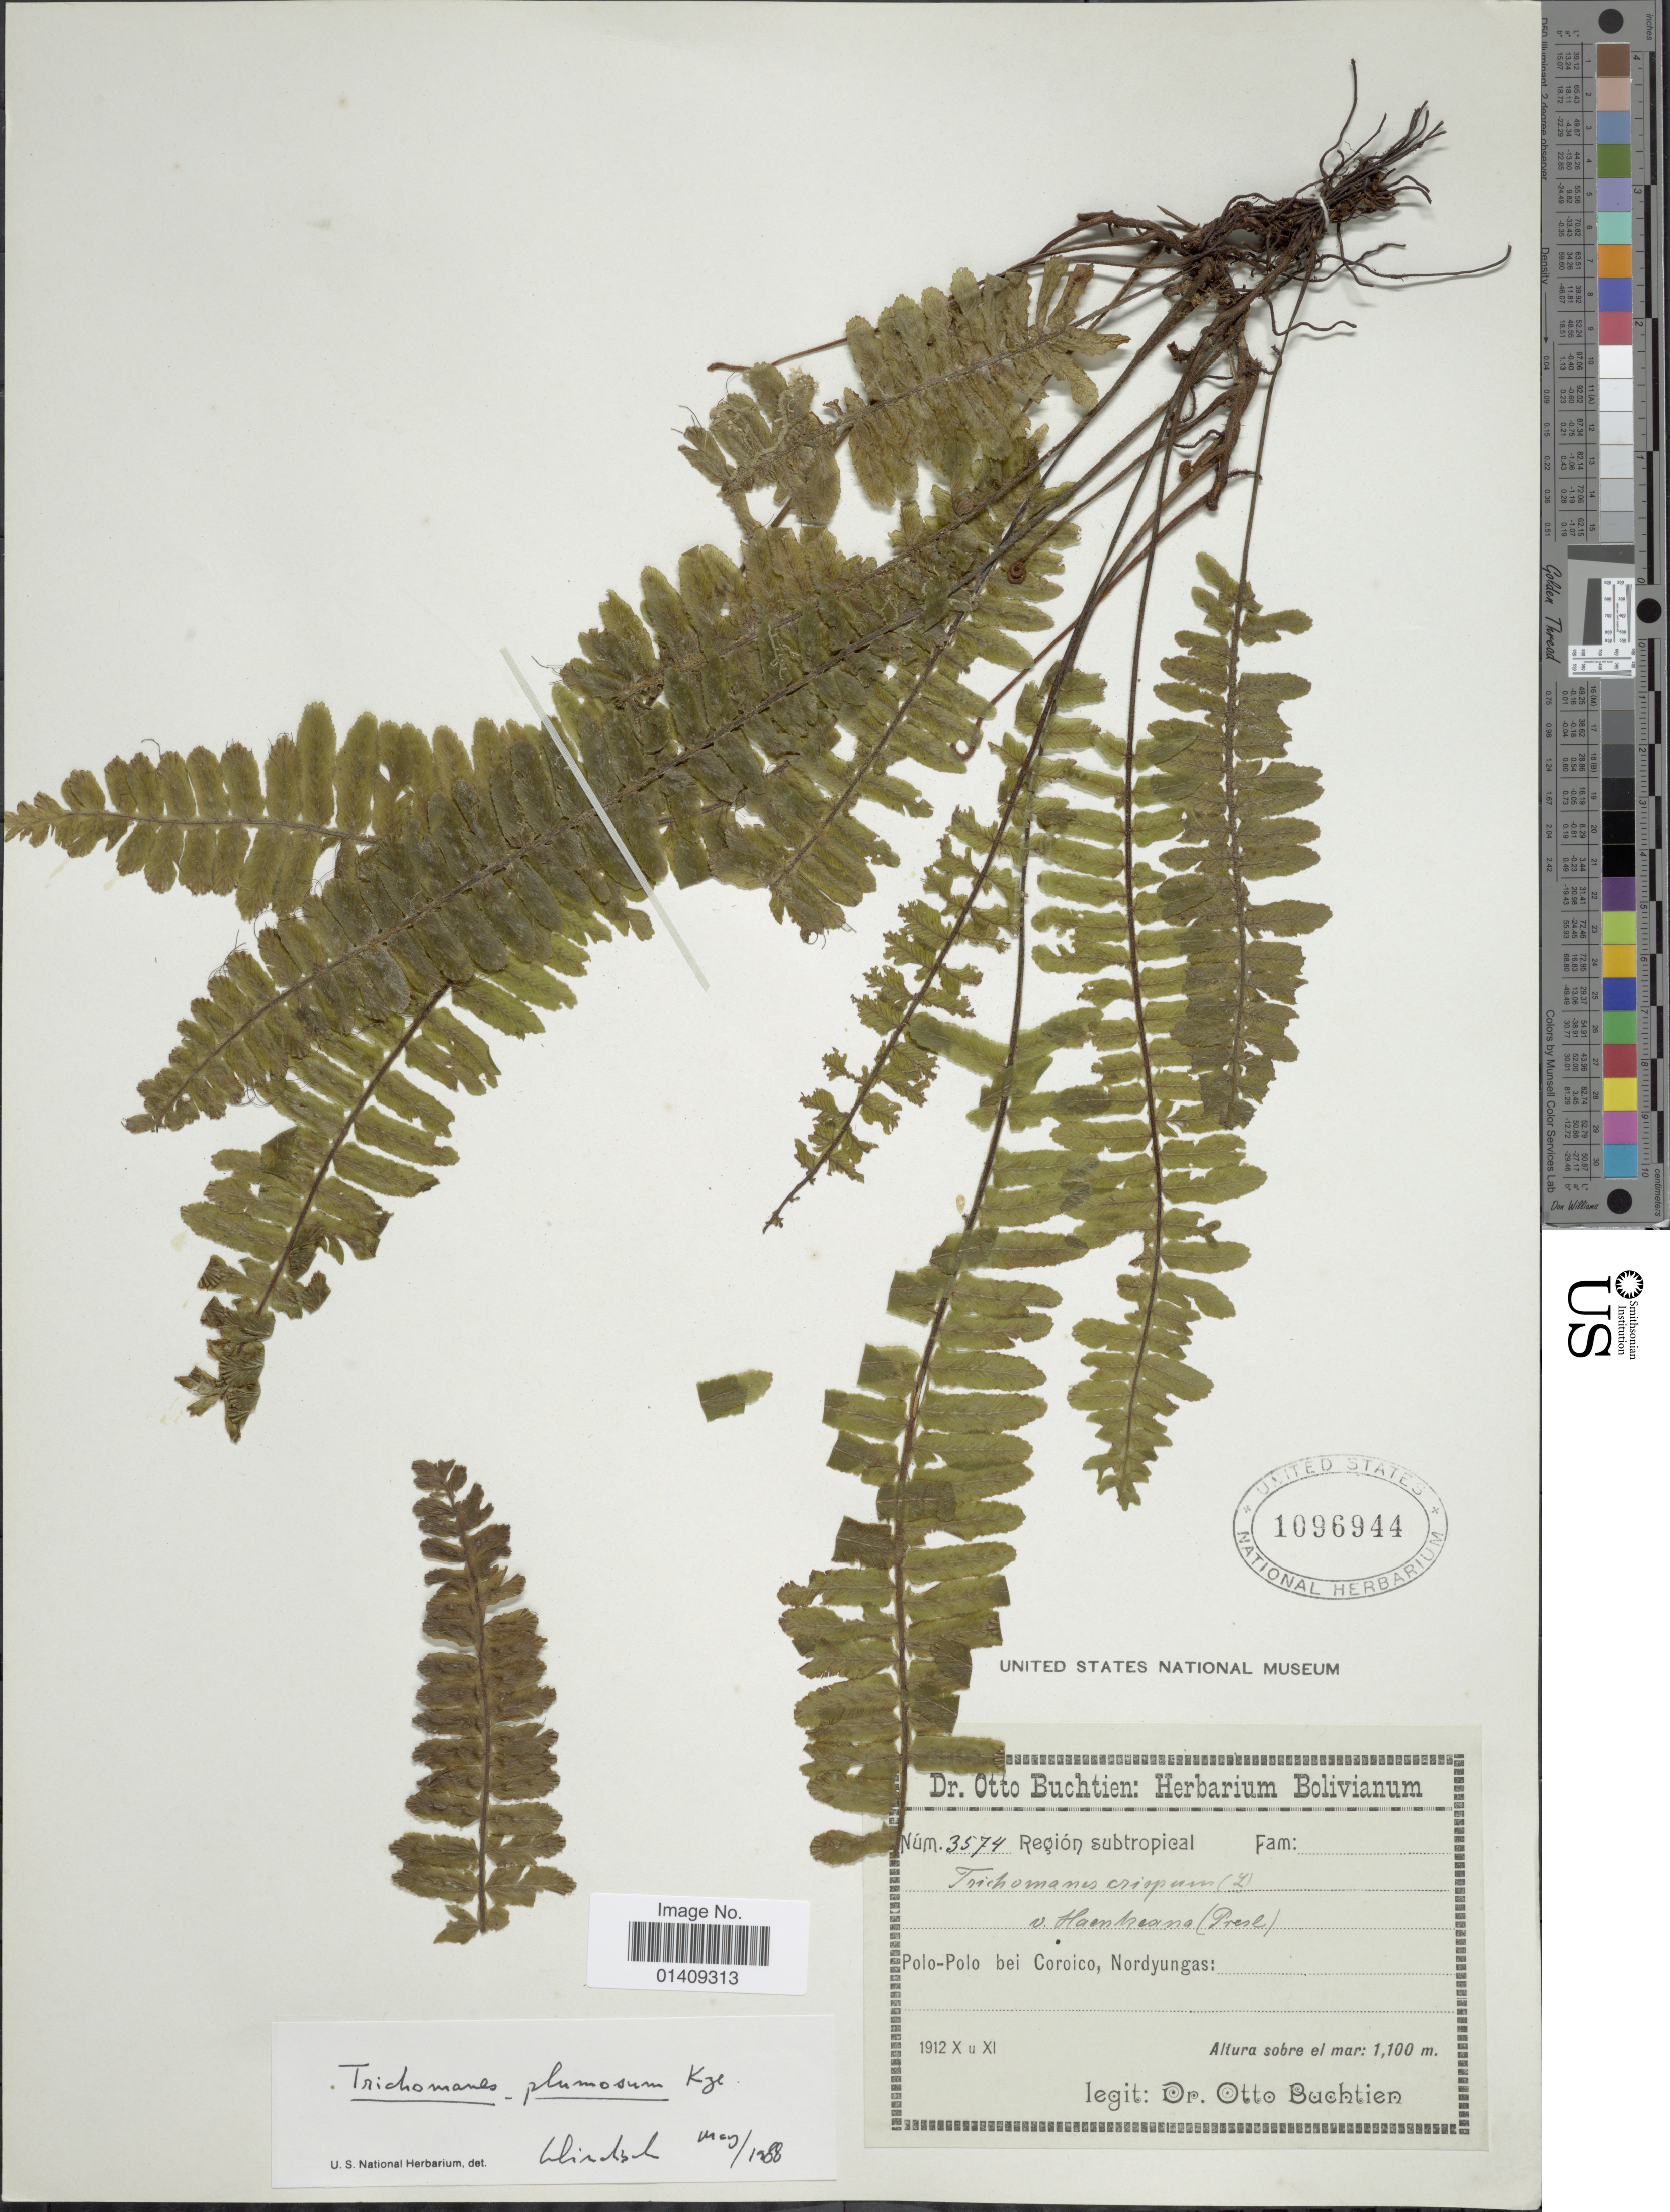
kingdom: Plantae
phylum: Tracheophyta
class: Polypodiopsida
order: Hymenophyllales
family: Hymenophyllaceae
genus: Trichomanes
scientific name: Trichomanes plumosum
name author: Kunze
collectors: O. Buchtien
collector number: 3574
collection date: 1912-10/1912-11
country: Bolivia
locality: Polo-Polo bei Coroico, Nordyungas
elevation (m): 1100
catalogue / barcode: US 1096944